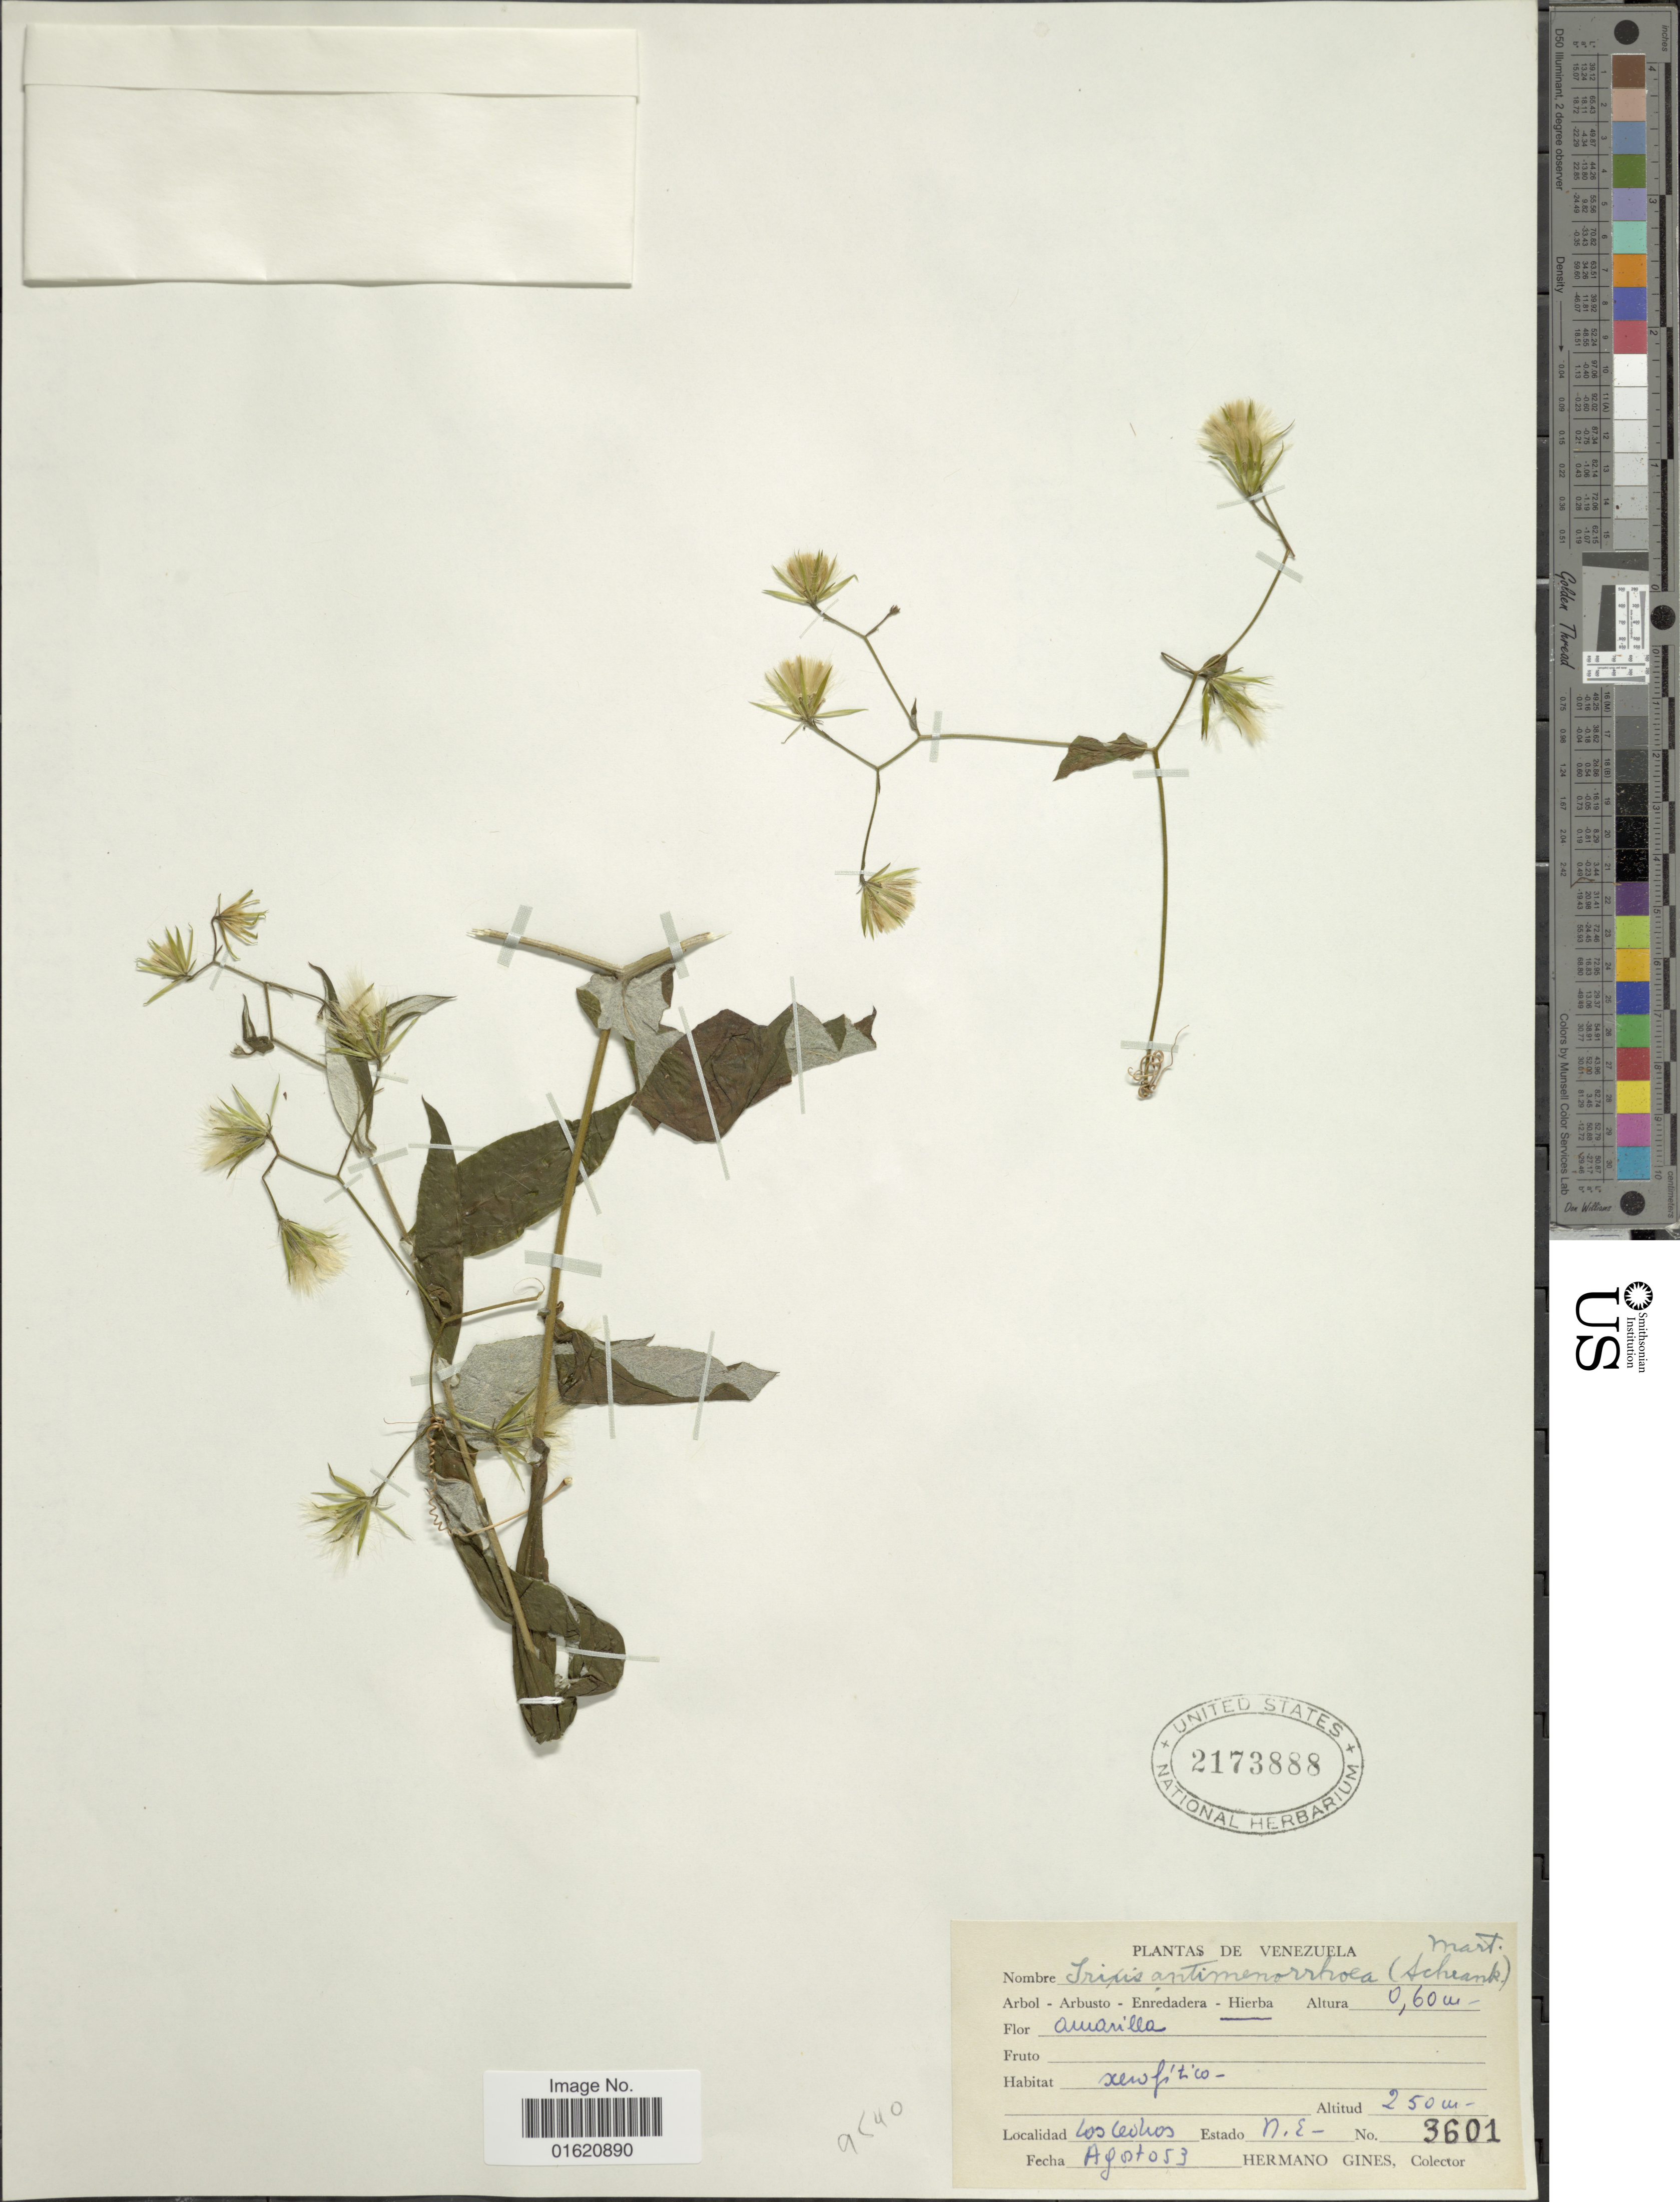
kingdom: Plantae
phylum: Tracheophyta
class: Magnoliopsida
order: Asterales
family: Asteraceae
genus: Trixis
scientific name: Trixis antimenorrhoea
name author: (Schrank) Mart. ex Kuntze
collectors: Bro. Gines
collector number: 3601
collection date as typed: Transcribed d/m/y: /8/53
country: Venezuela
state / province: Nueva Esparta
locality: Los Cedros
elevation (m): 250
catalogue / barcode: US 2173888